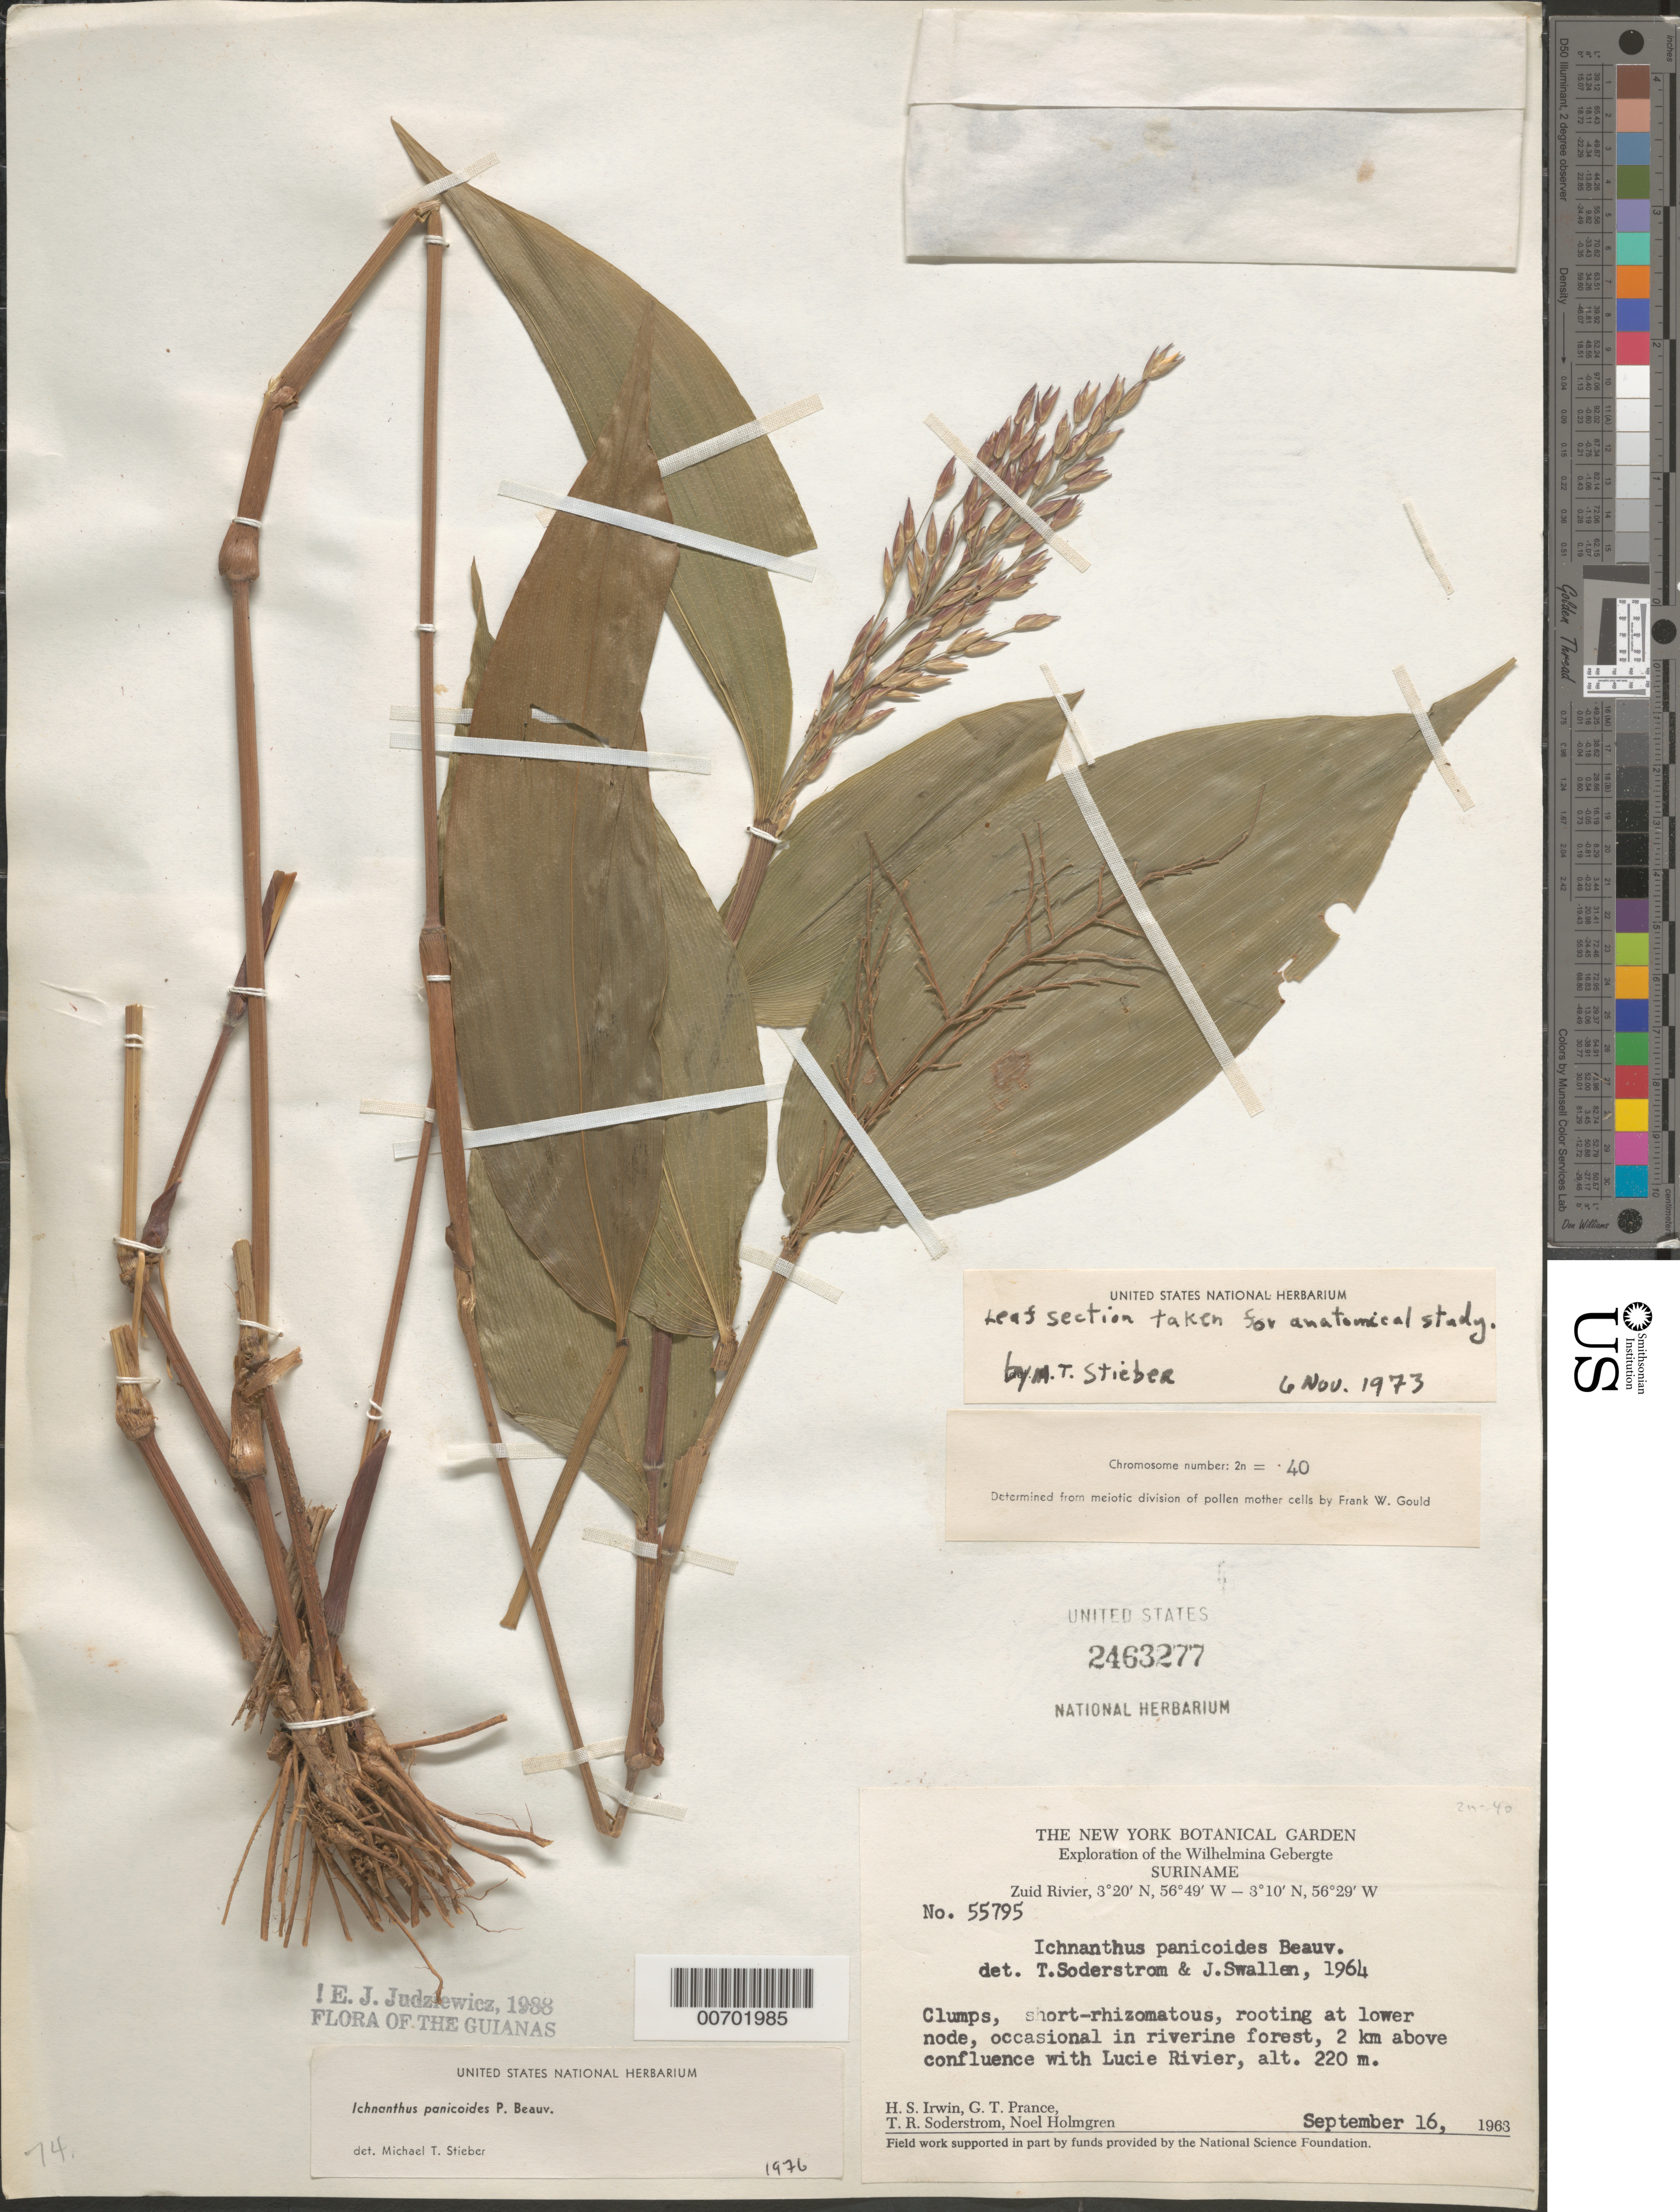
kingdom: Plantae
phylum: Tracheophyta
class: Liliopsida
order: Poales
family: Poaceae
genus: Ichnanthus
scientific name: Ichnanthus panicoides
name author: P. Beauv.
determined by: Swallen, J. R.; Soderstrom, T. R.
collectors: H. Irwin, G. T. Prance, T. R. Soderstrom & N. H. Holmgren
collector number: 55795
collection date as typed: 16-Sep-63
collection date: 1963-09-16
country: Suriname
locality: Zuid River, 2 km above confluence with Lucie R., Wilhelmina Gebergte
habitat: Riverine forest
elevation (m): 220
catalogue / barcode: US 2463277